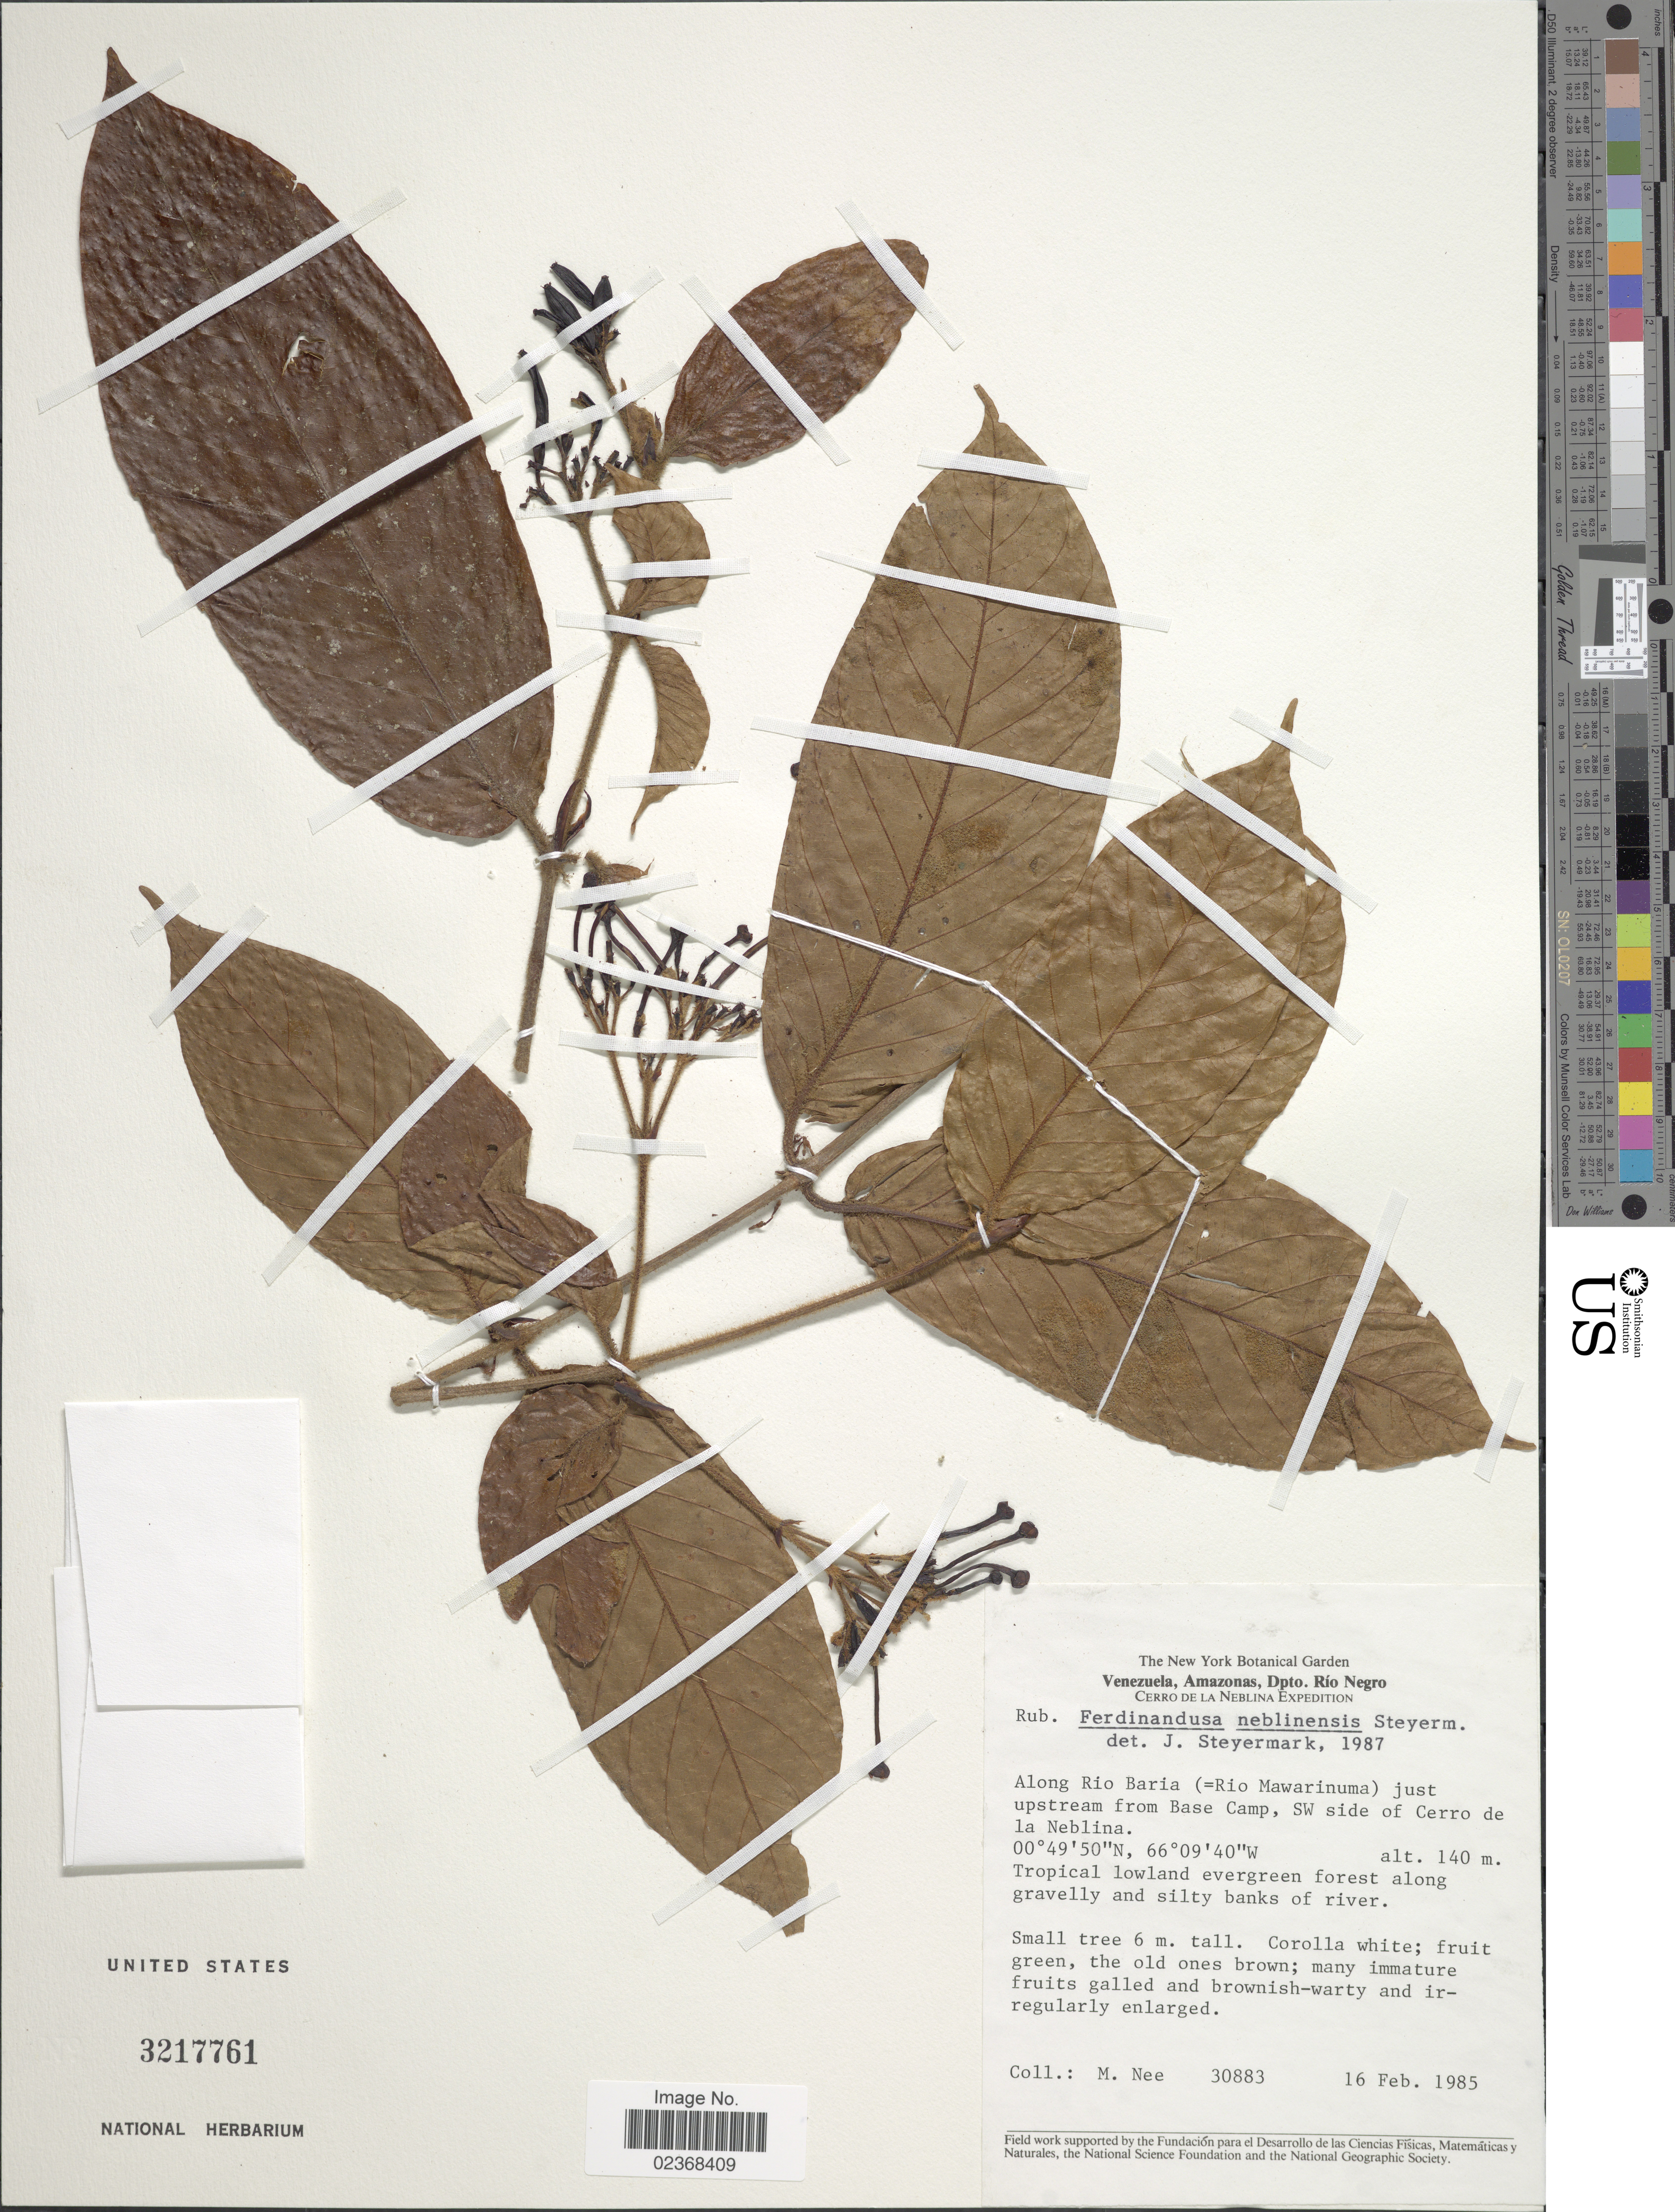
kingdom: Plantae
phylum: Tracheophyta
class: Magnoliopsida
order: Gentianales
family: Rubiaceae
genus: Ferdinandusa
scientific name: Ferdinandusa neblinensis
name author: Steyerm.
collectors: M. Nee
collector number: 30883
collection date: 1985-02-16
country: Venezuela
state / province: Amazonas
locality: Dpto. Rio Negro, Cerro de La Neblina, Along Rio Baria (=Rio Mawarinuma) just upstream from Base Camp, SW side of Cerro de la Neblina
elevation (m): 140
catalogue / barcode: US 3217761